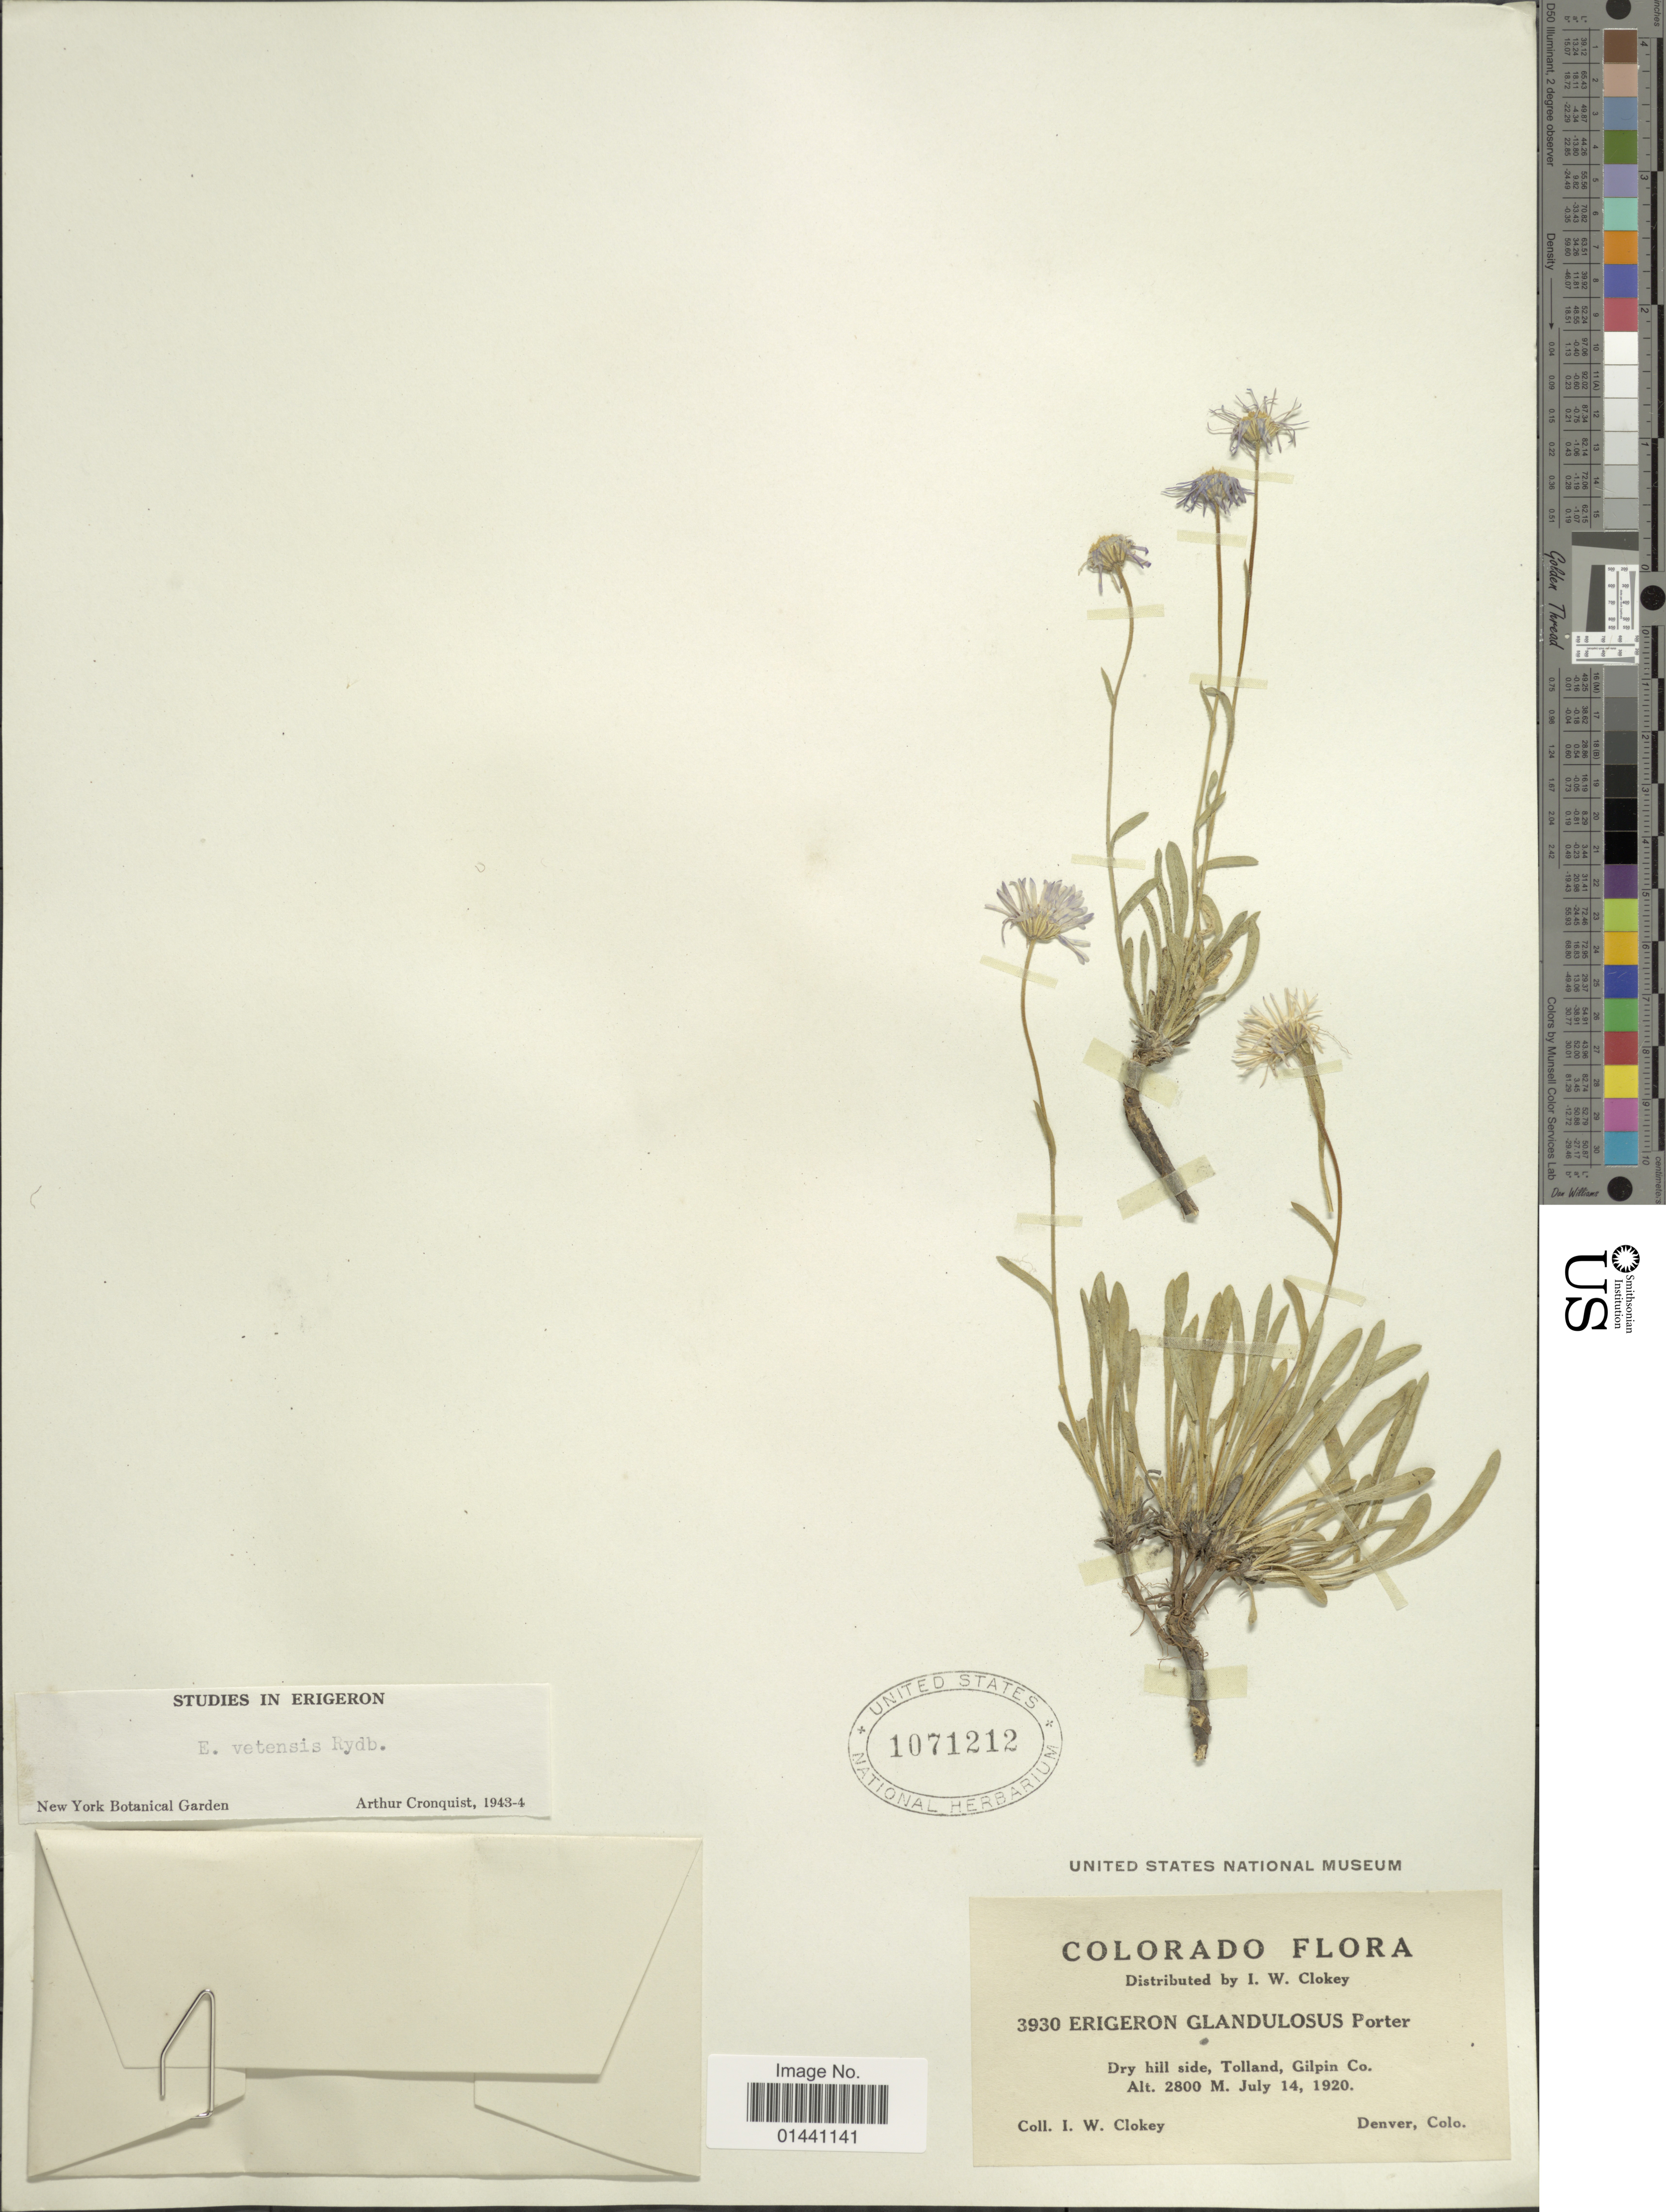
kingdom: Plantae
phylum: Tracheophyta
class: Magnoliopsida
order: Asterales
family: Asteraceae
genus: Erigeron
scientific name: Erigeron vetensis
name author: Rydb.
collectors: I. W. Clokey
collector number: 3930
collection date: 1920-07-14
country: United States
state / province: Colorado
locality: Dry hills ide, Tolland, Gilpan Co.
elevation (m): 2800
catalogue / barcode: US 1071212